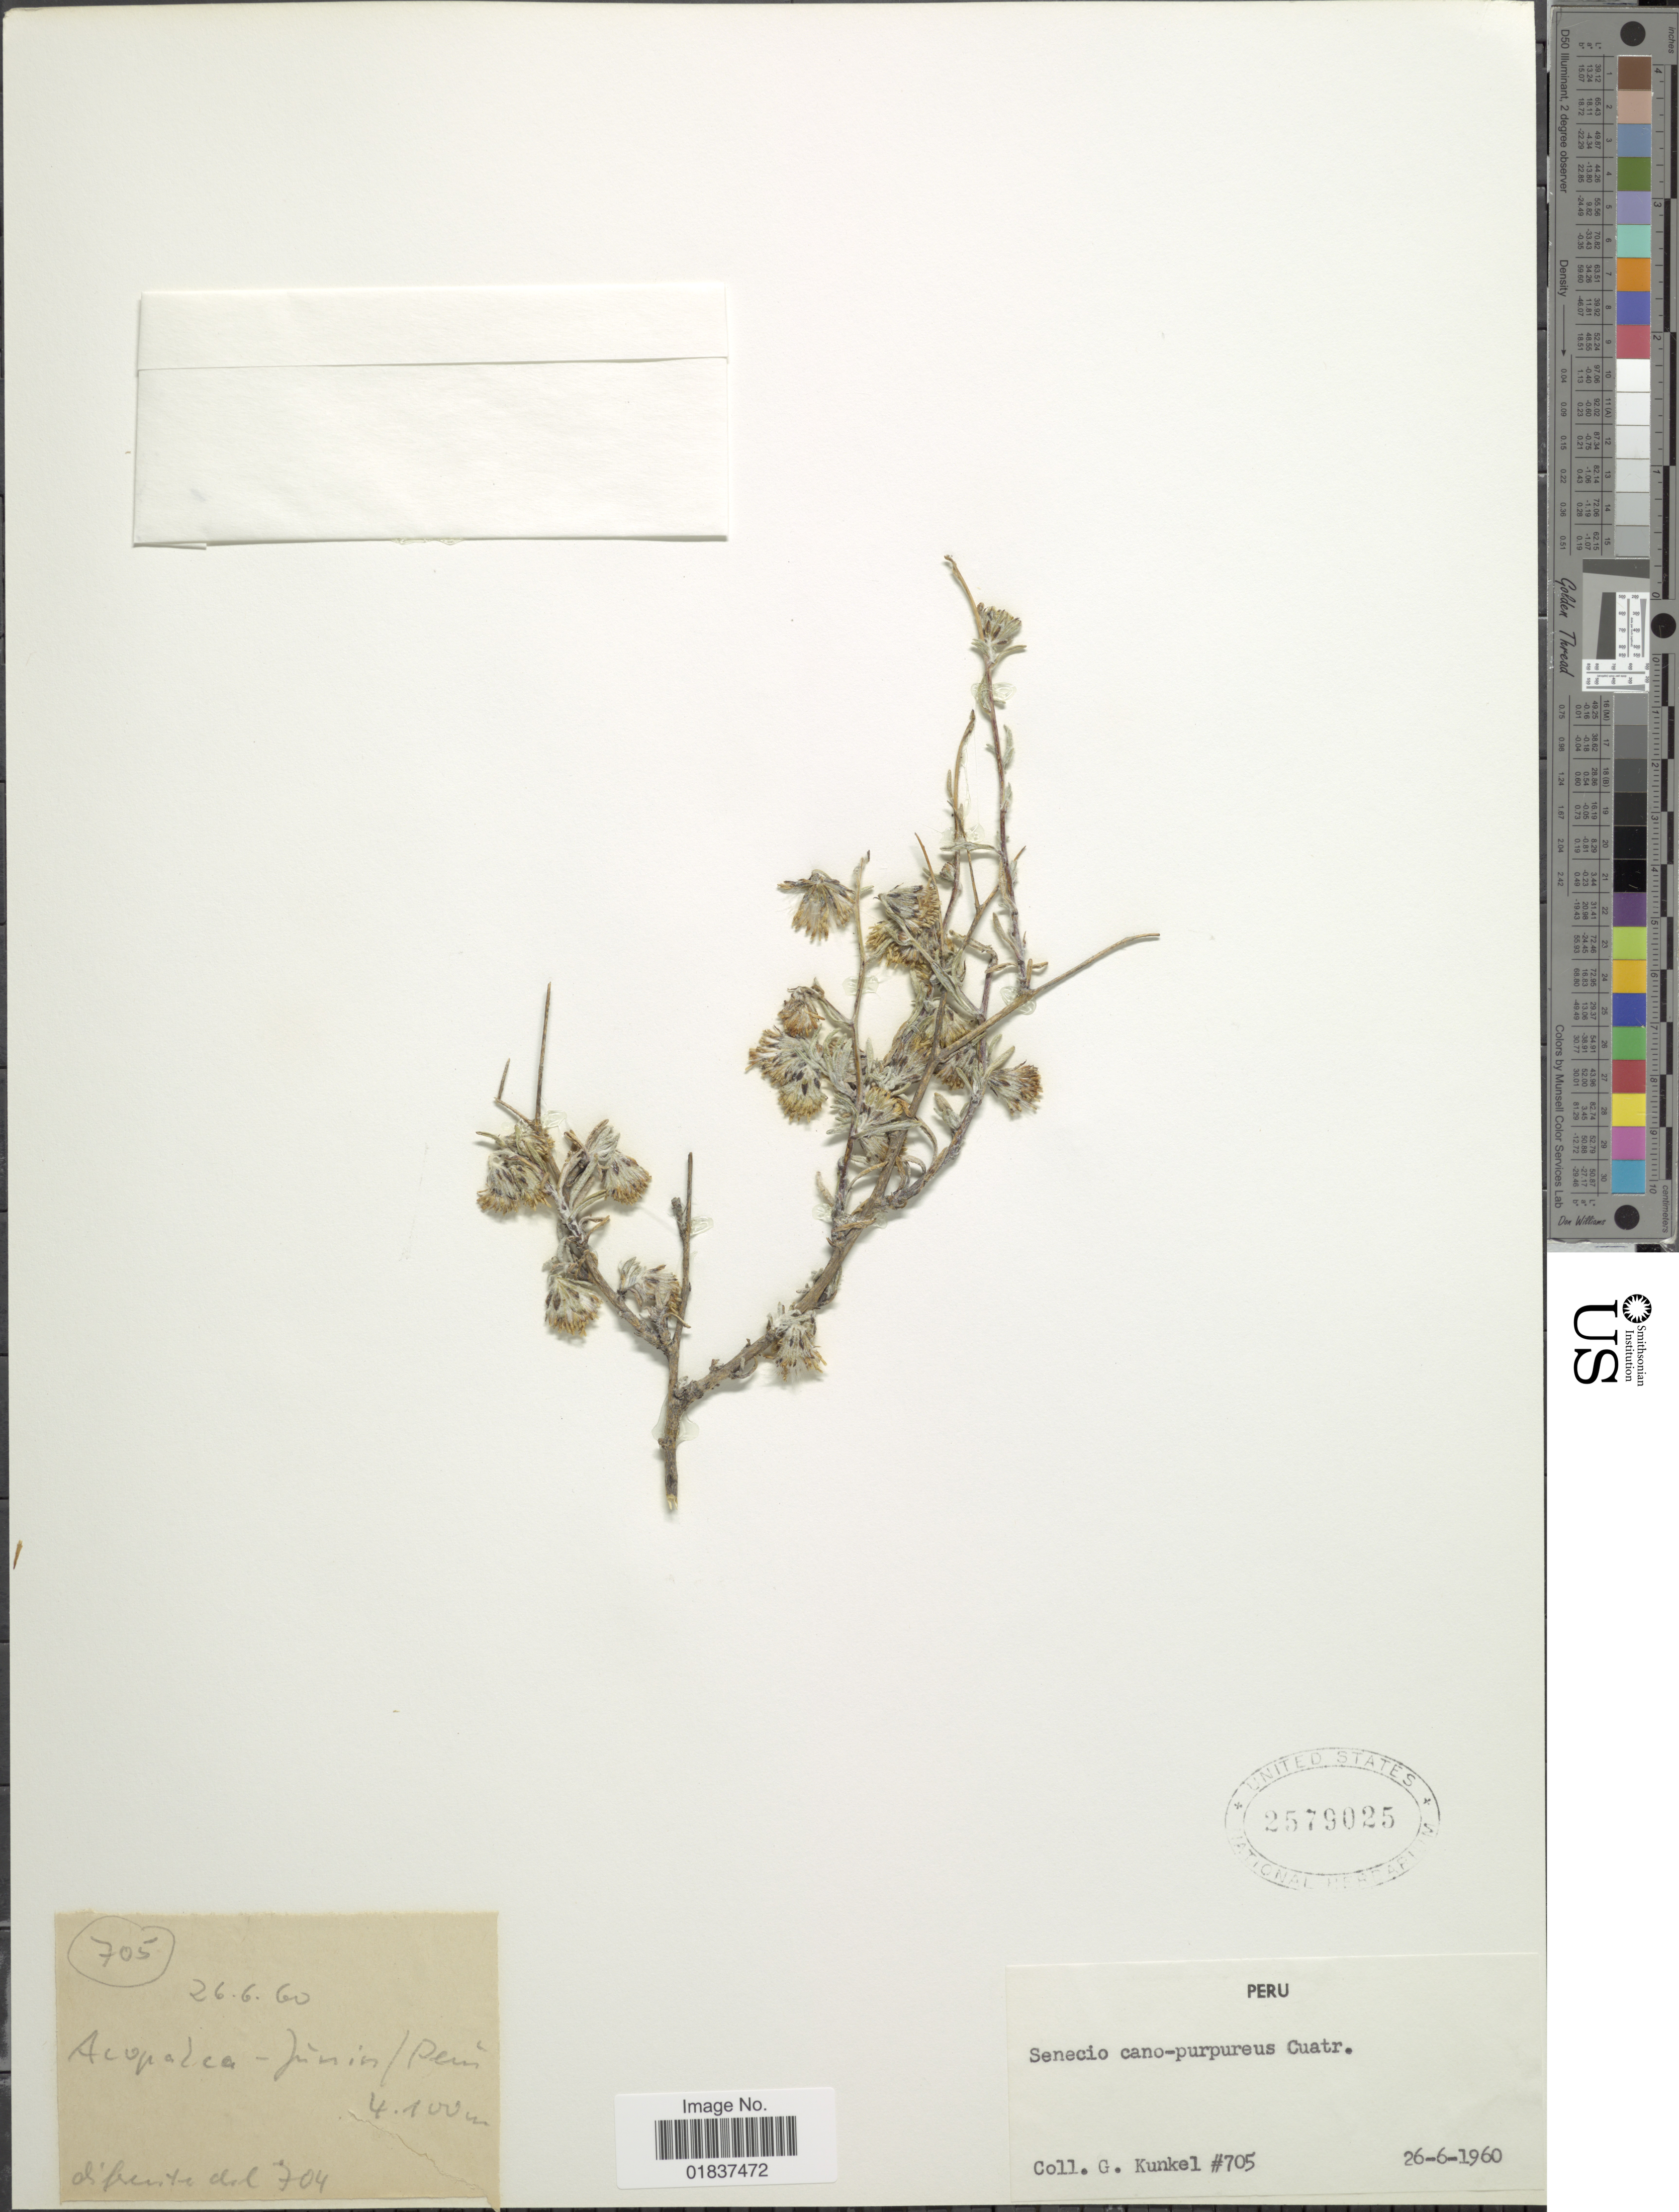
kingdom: Plantae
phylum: Tracheophyta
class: Magnoliopsida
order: Asterales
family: Asteraceae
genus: Senecio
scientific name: Senecio cano-purpureus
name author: Cuatrec.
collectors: G. Kunkel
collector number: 705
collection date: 1960-06-26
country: Peru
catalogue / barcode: US 2579025